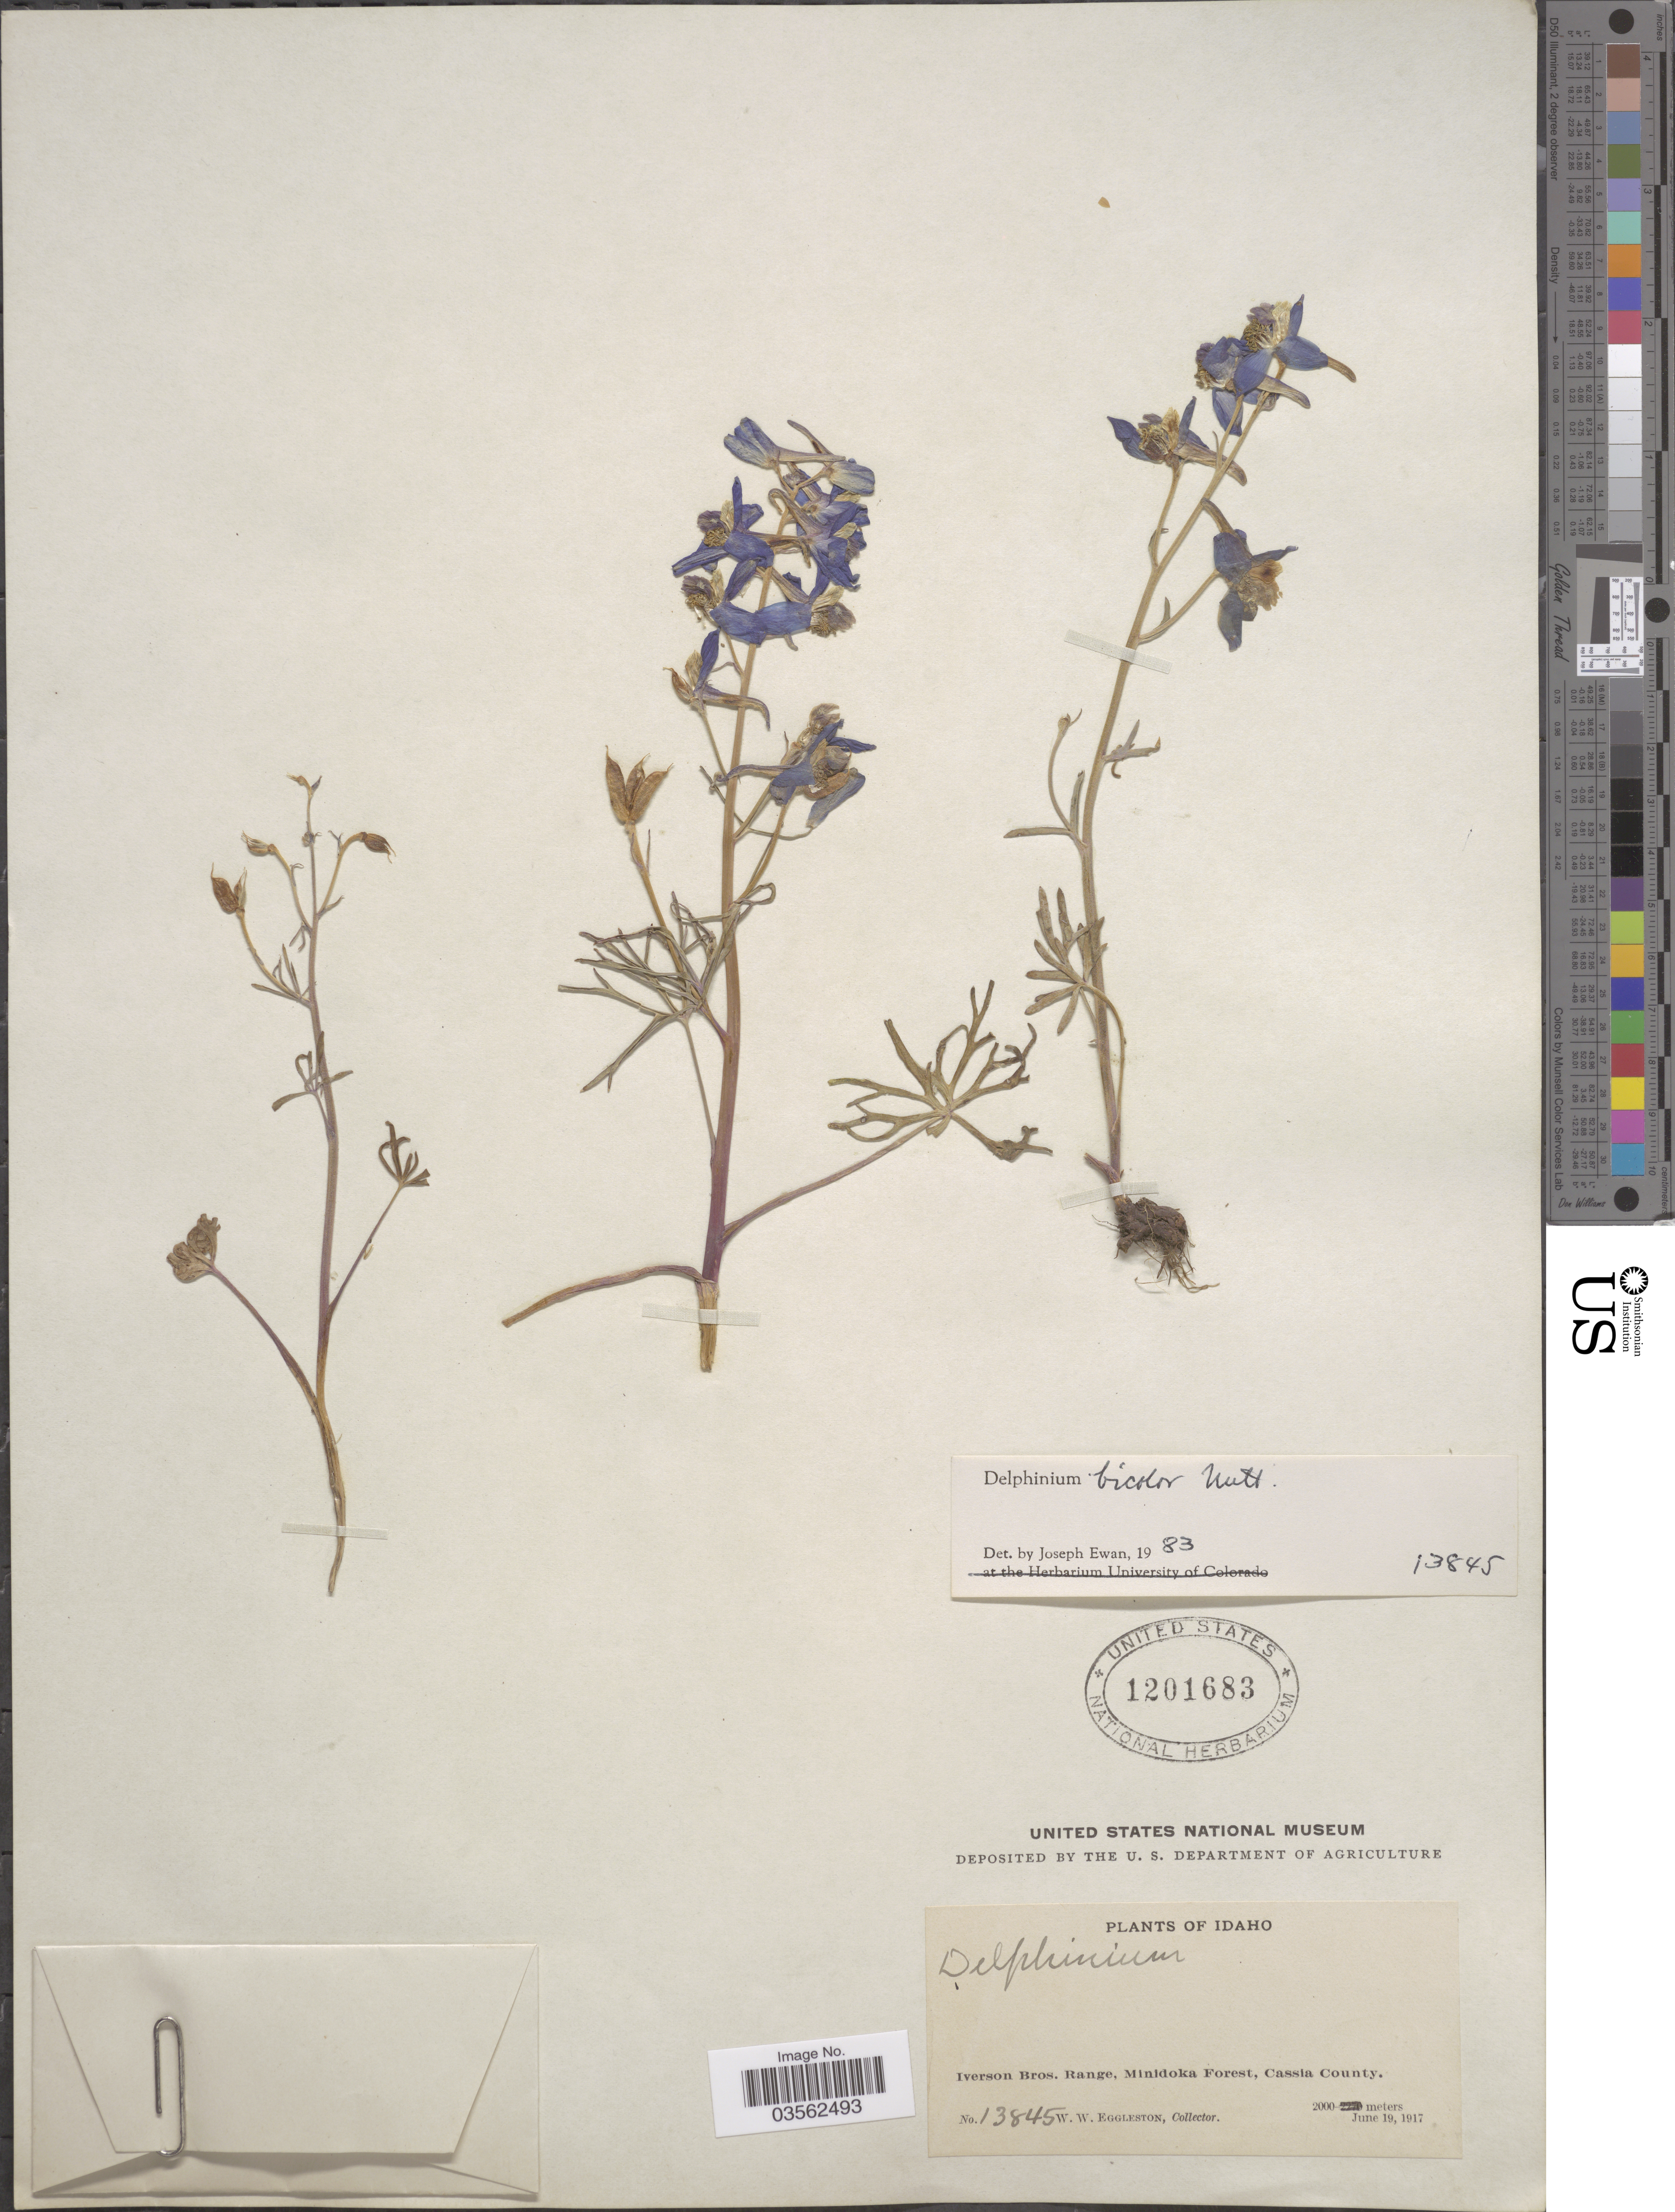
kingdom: Plantae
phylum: Tracheophyta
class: Magnoliopsida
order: Ranunculales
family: Ranunculaceae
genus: Delphinium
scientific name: Delphinium bicolor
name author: Nutt.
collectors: W. W. Eggleston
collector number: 13845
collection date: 1917-06-19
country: United States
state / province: Idaho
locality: Iverson Bros. Range, Minidoka Forest, Cassia County.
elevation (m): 2000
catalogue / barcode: US 1201683